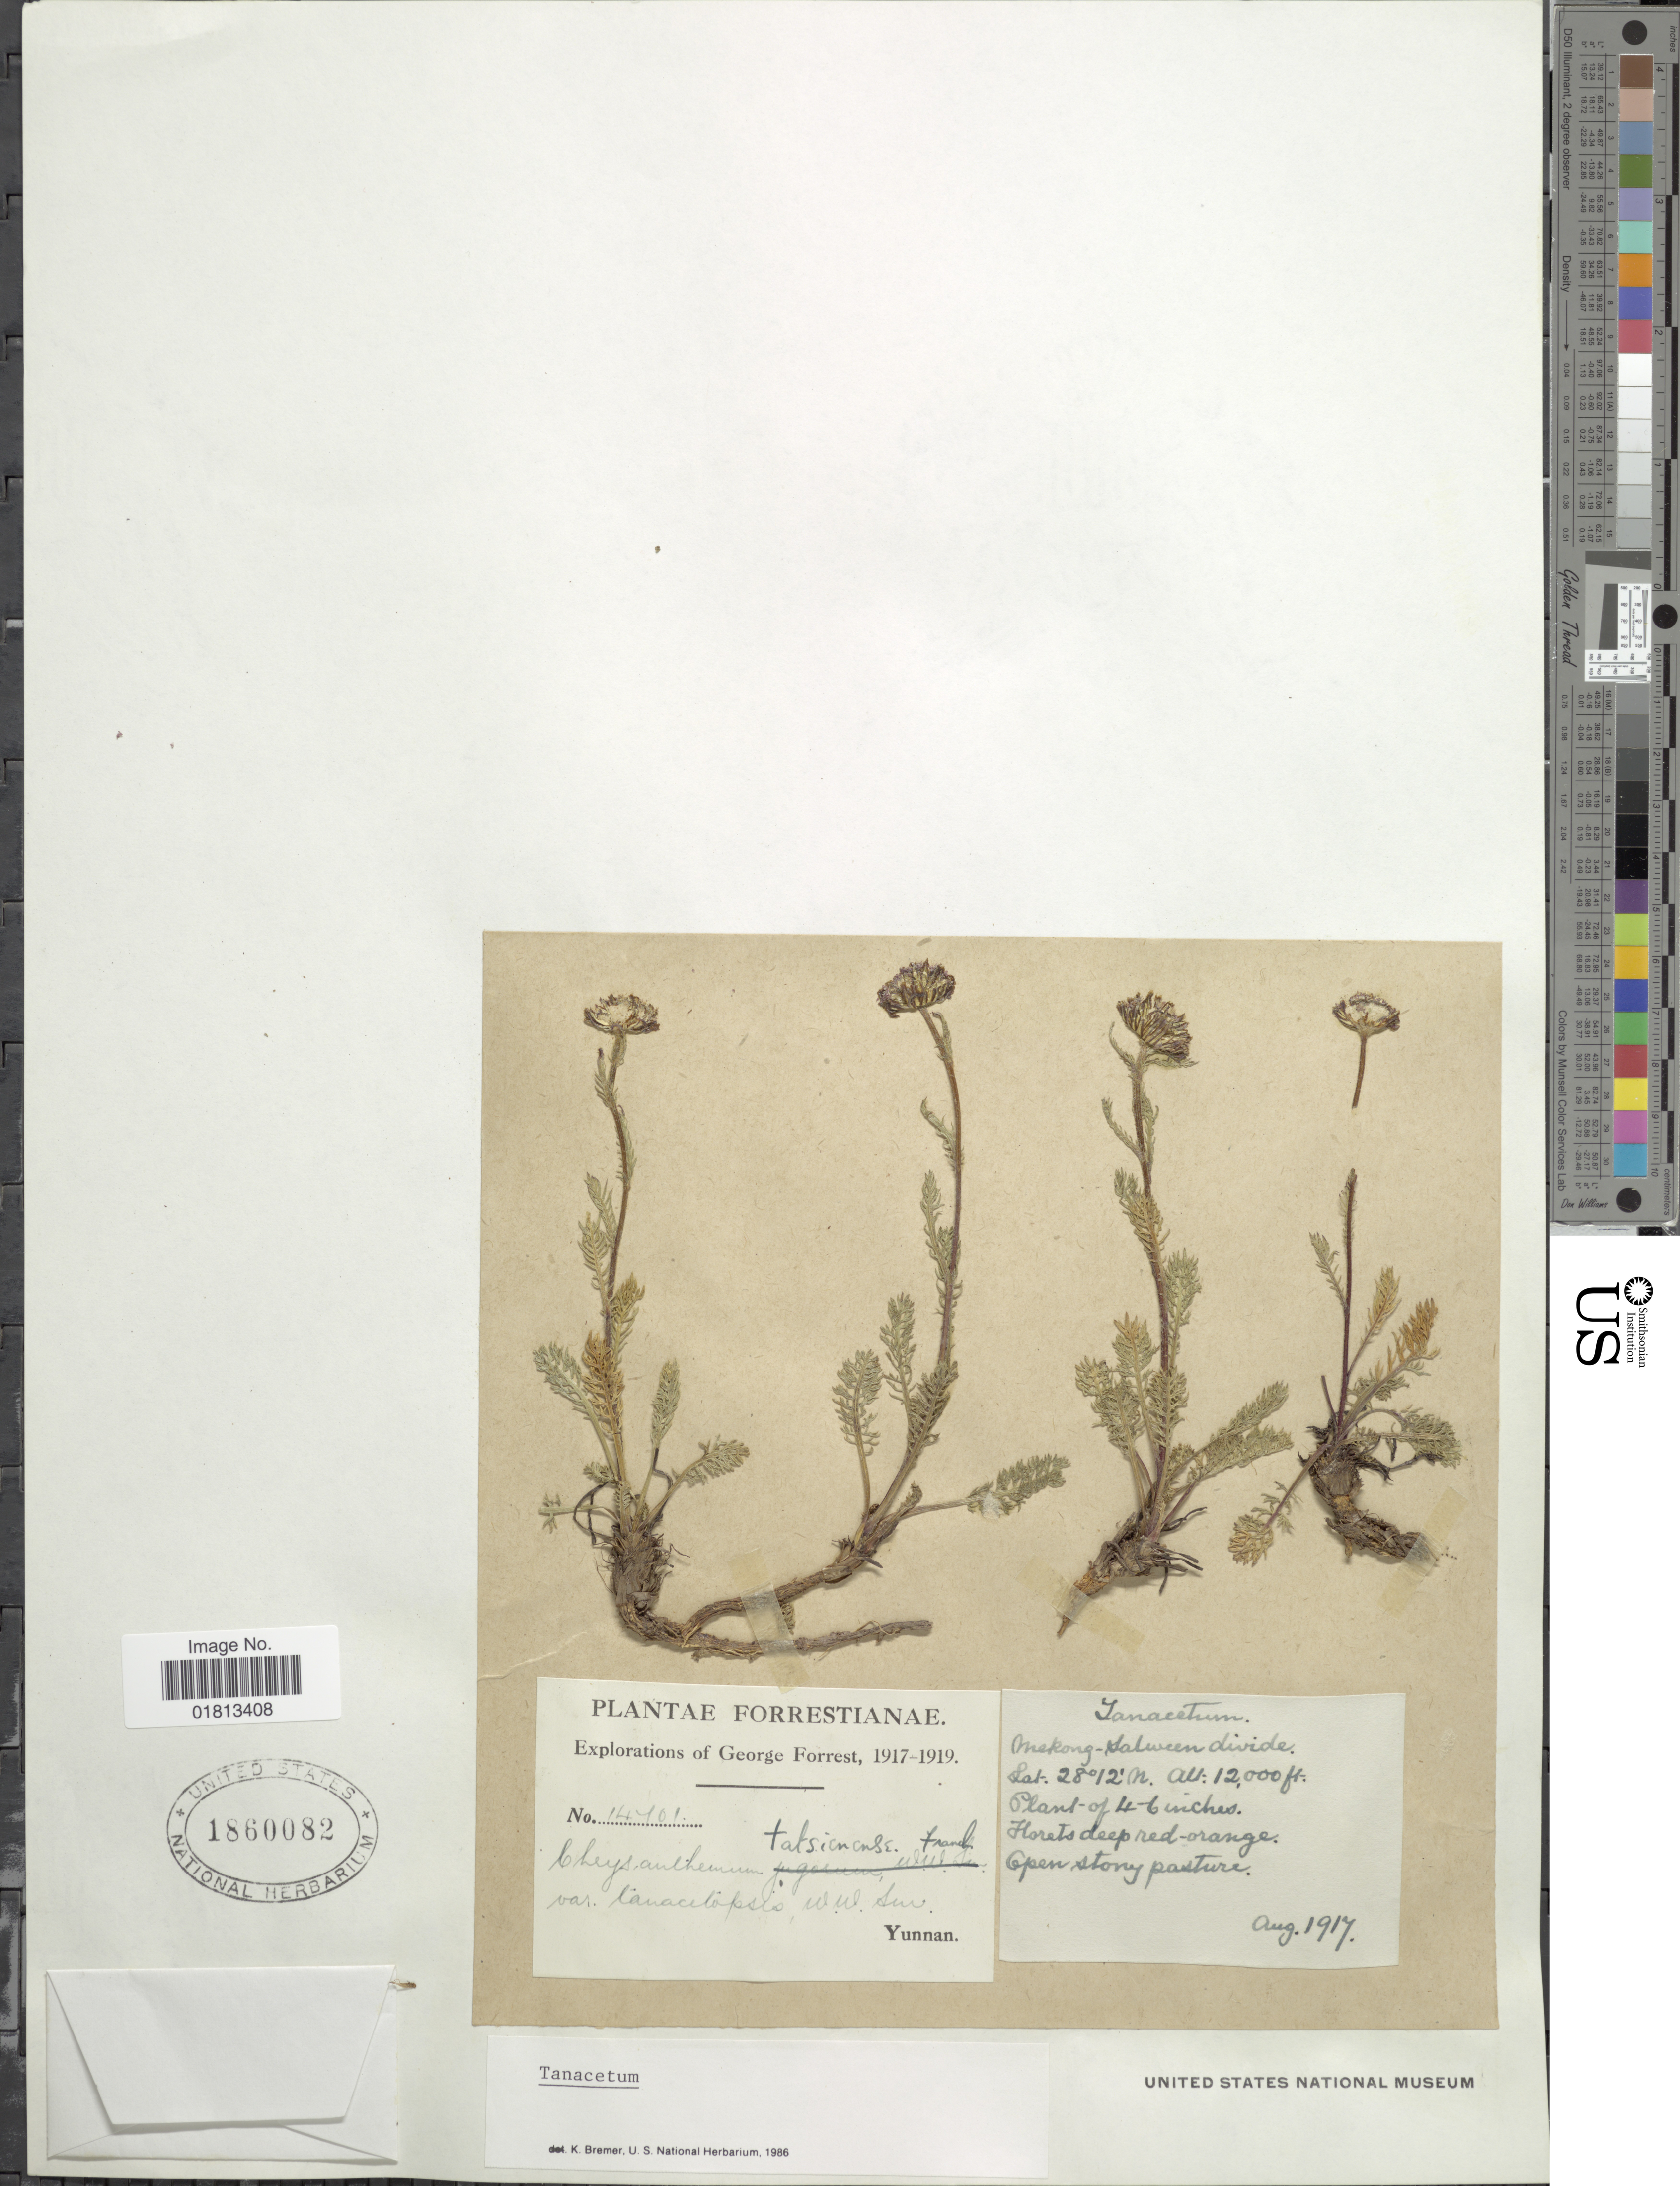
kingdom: Plantae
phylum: Tracheophyta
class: Magnoliopsida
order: Asterales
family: Asteraceae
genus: Tanacetum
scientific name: Tanacetum tatsienensis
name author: (Bureau & Franch.) K. Bremer & Humphries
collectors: G. Forrest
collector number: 14401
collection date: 1917-08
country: China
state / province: Yunnan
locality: Mekong-Salween divide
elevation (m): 3658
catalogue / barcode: US 1860082